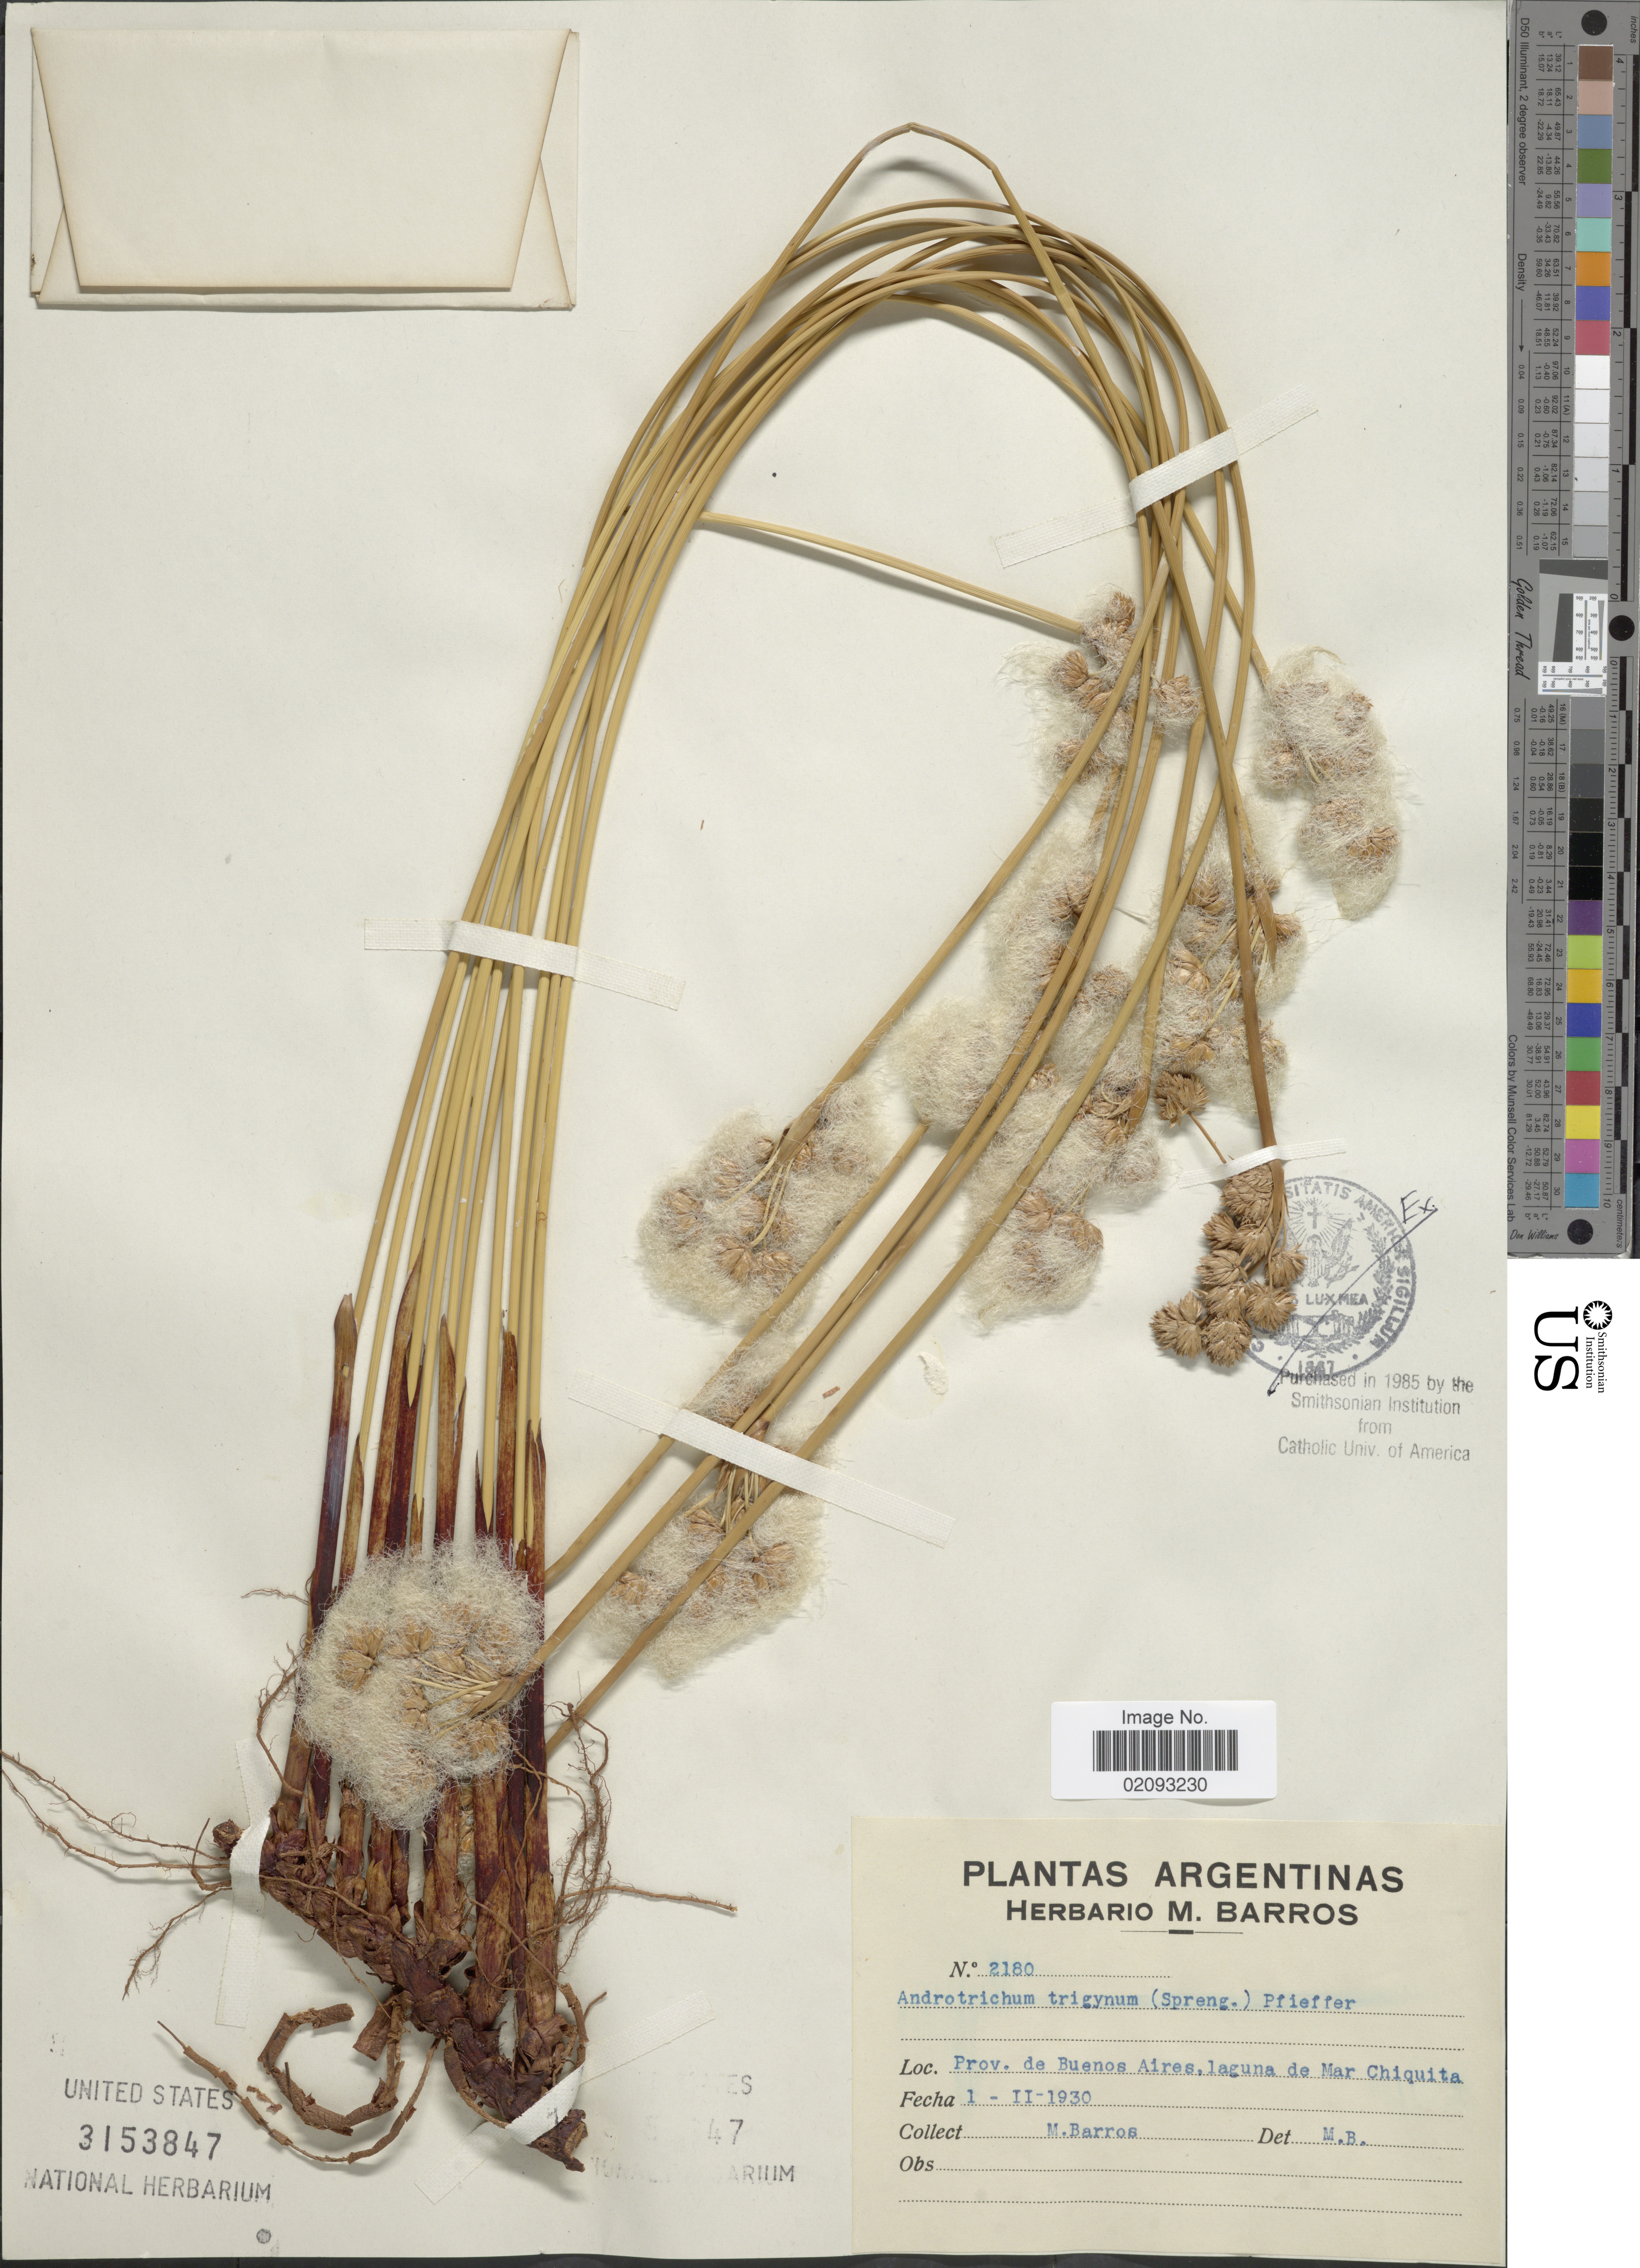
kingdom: Plantae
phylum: Tracheophyta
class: Liliopsida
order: Poales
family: Cyperaceae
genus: Cyperus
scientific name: Cyperus trigynus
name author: Spreng.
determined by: Strong, Mark T., (BOT), Smithsonian Institution - National Museum of Natural History (UNITED STATES)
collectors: M. Barros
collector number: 2180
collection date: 1930-02-01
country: Argentina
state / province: Buenos Aires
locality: Laguna de Mar Chiquita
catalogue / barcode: US 3153847